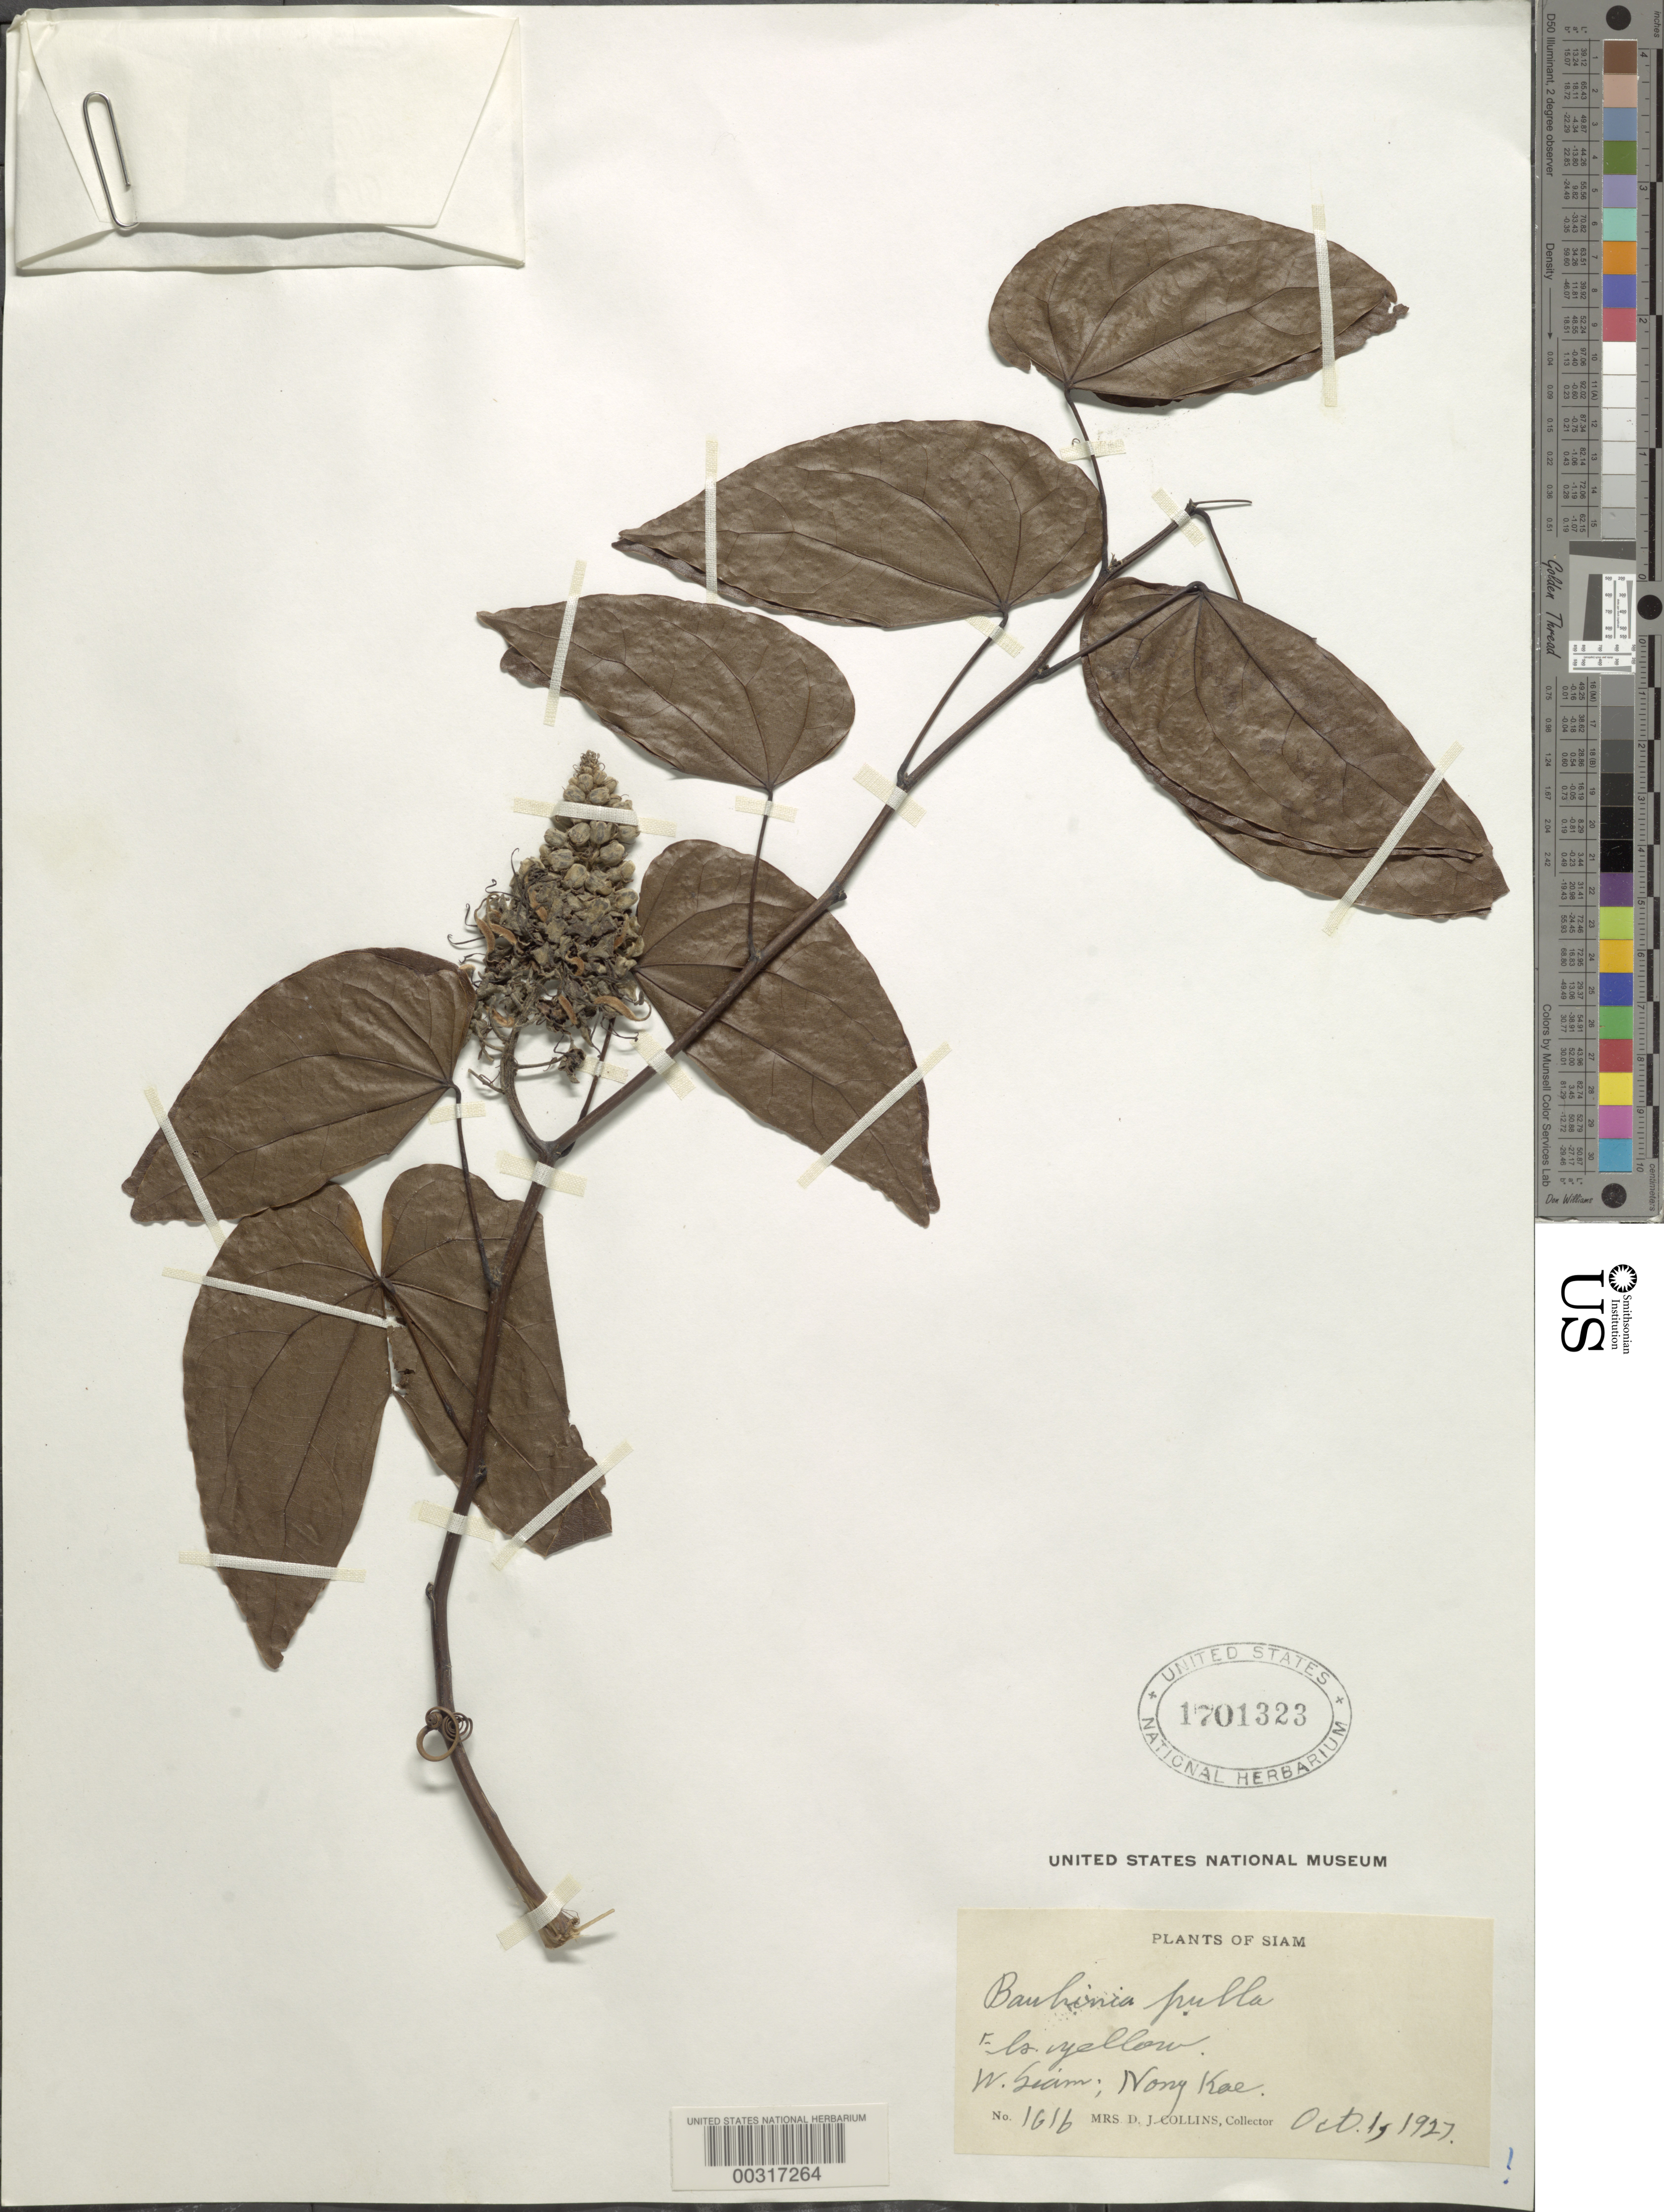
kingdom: Plantae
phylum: Tracheophyta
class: Magnoliopsida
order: Fabales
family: Fabaceae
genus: Phanera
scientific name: Phanera pulla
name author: (Craib) Sinou & Bruneau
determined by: U.S. National Herbarium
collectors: Mrs. D. J. Collins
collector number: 1616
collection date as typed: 01 Oct 1927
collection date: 1927-10-01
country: Thailand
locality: Nong kae, w siam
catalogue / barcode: US 1701323